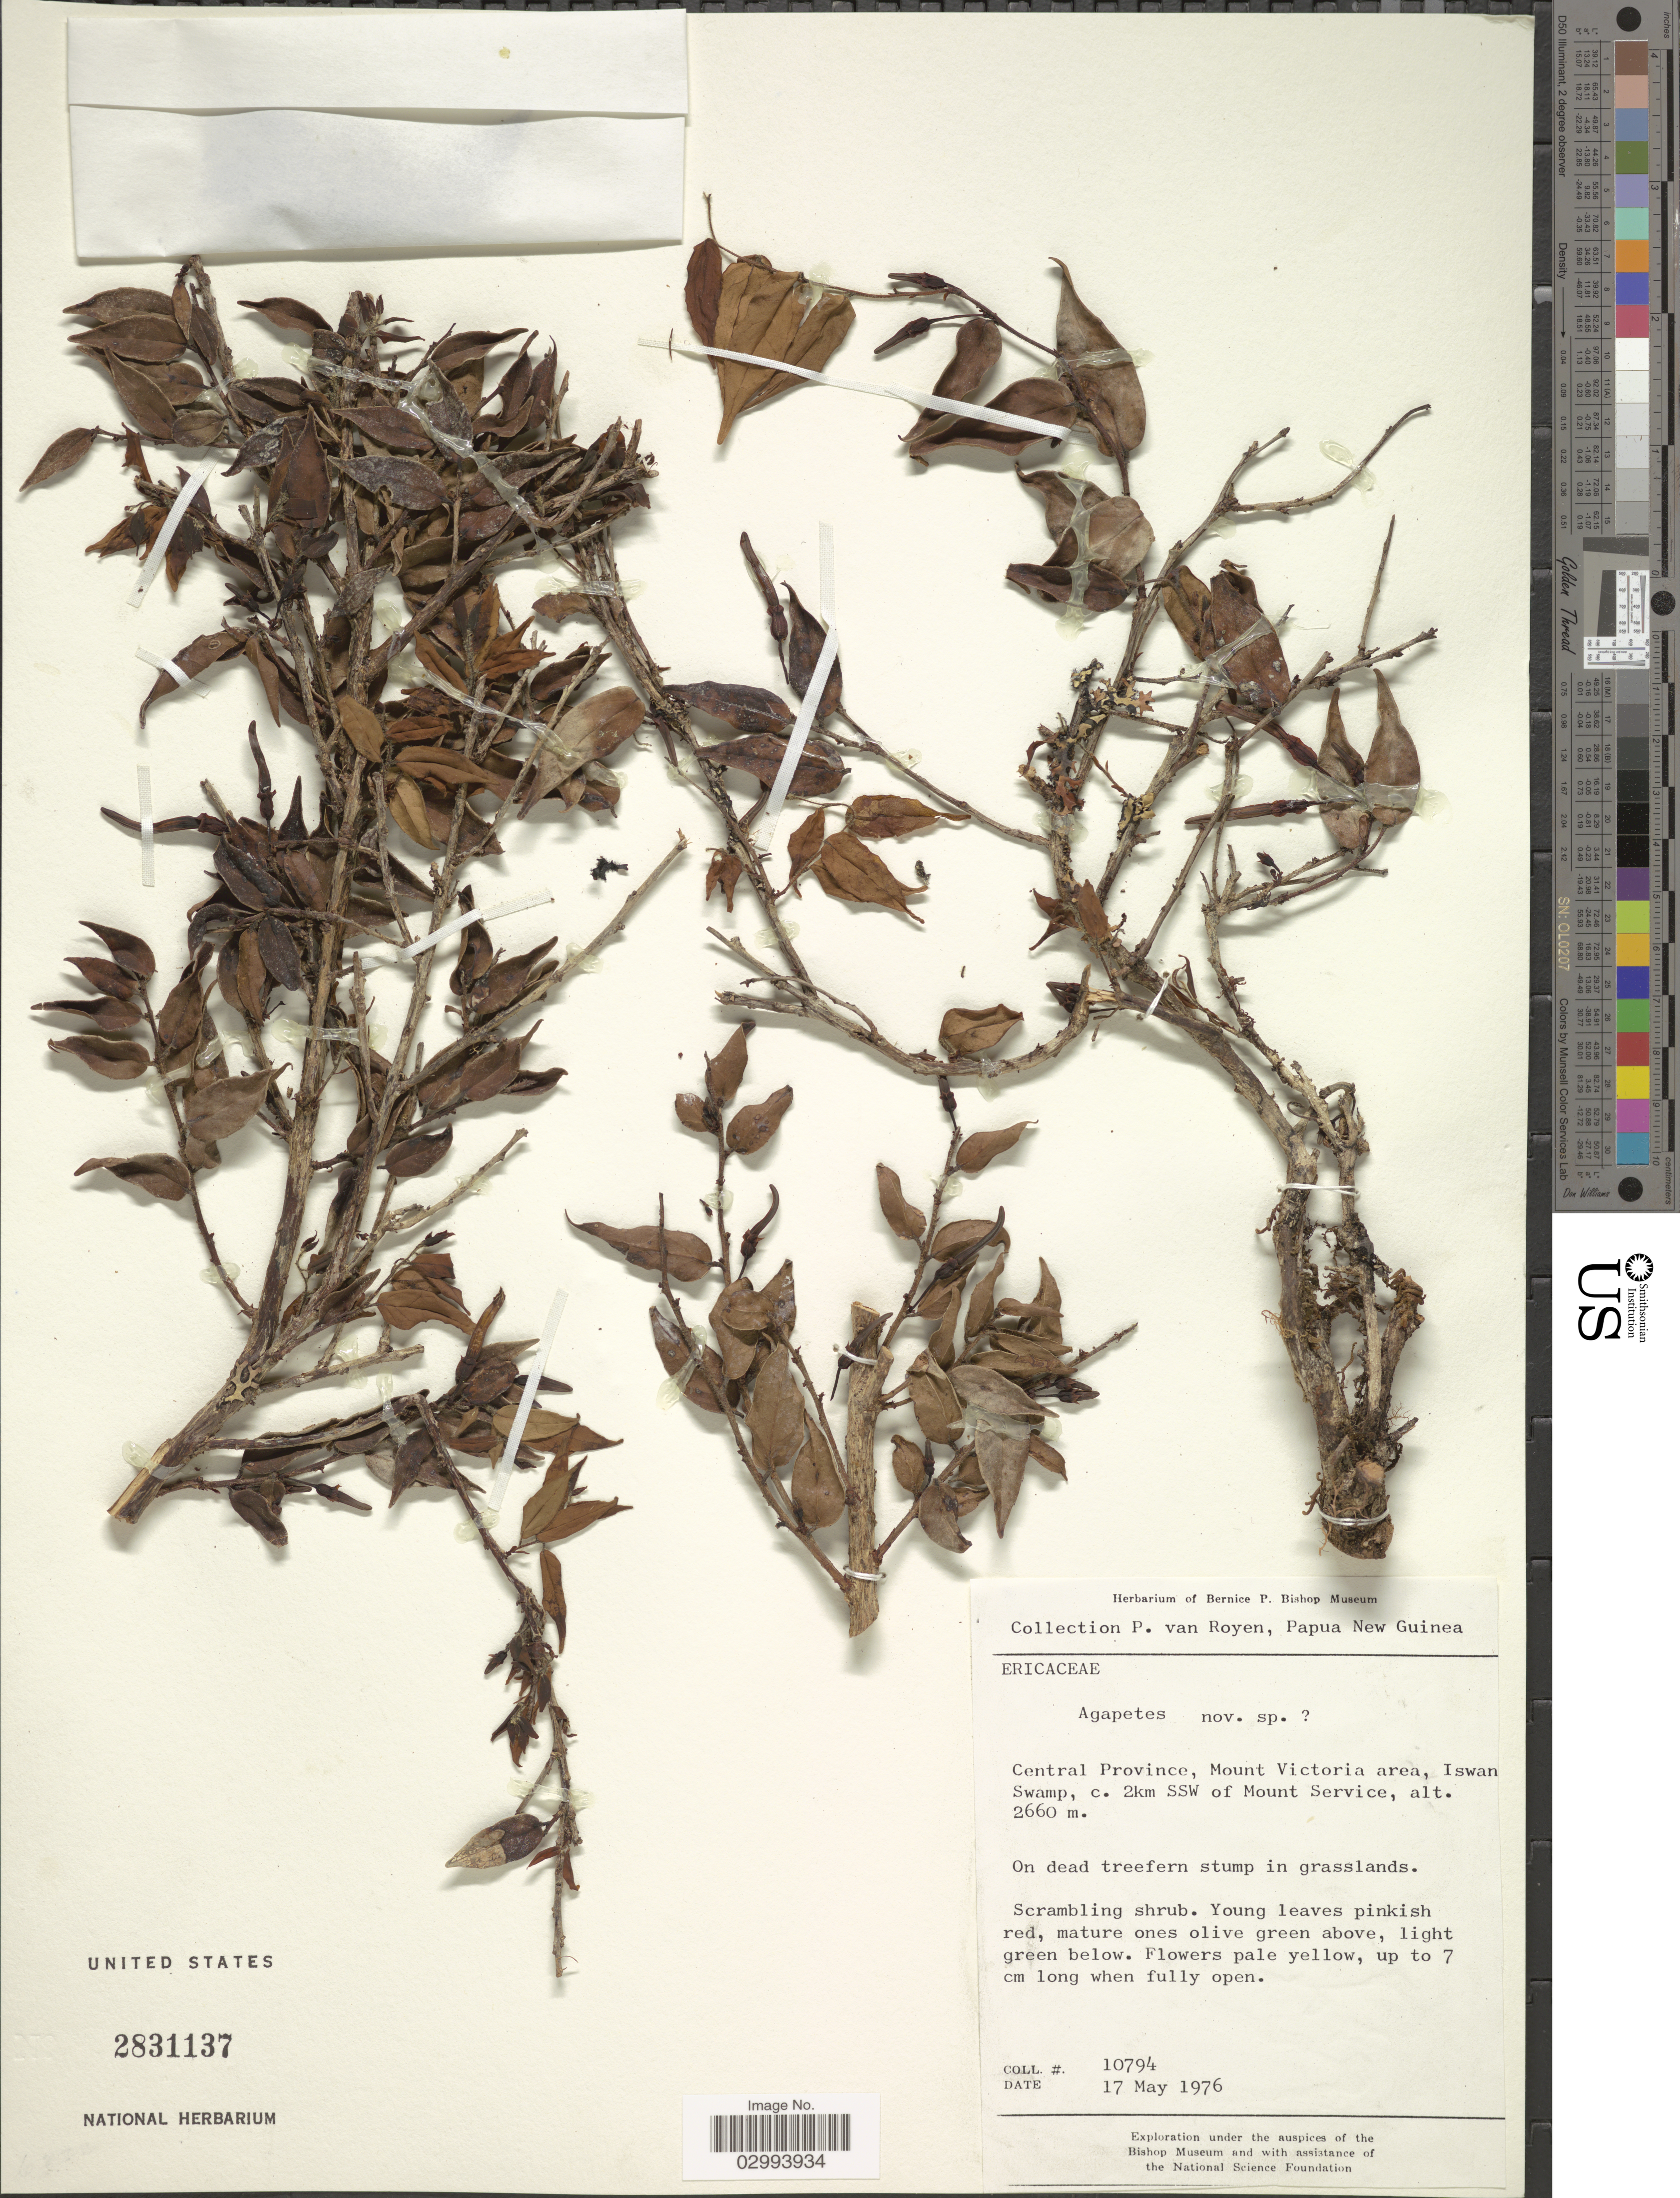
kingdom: Plantae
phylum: Tracheophyta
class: Magnoliopsida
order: Ericales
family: Ericaceae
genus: Agapetes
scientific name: Agapetes sp.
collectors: P. van Royen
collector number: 10794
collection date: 1976-05-17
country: Papua New Guinea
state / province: Central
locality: Central Province, Mount Victoria area, Iswan Swamp, c. 2km SSW of Mount Service.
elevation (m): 2660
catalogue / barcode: US 2831137